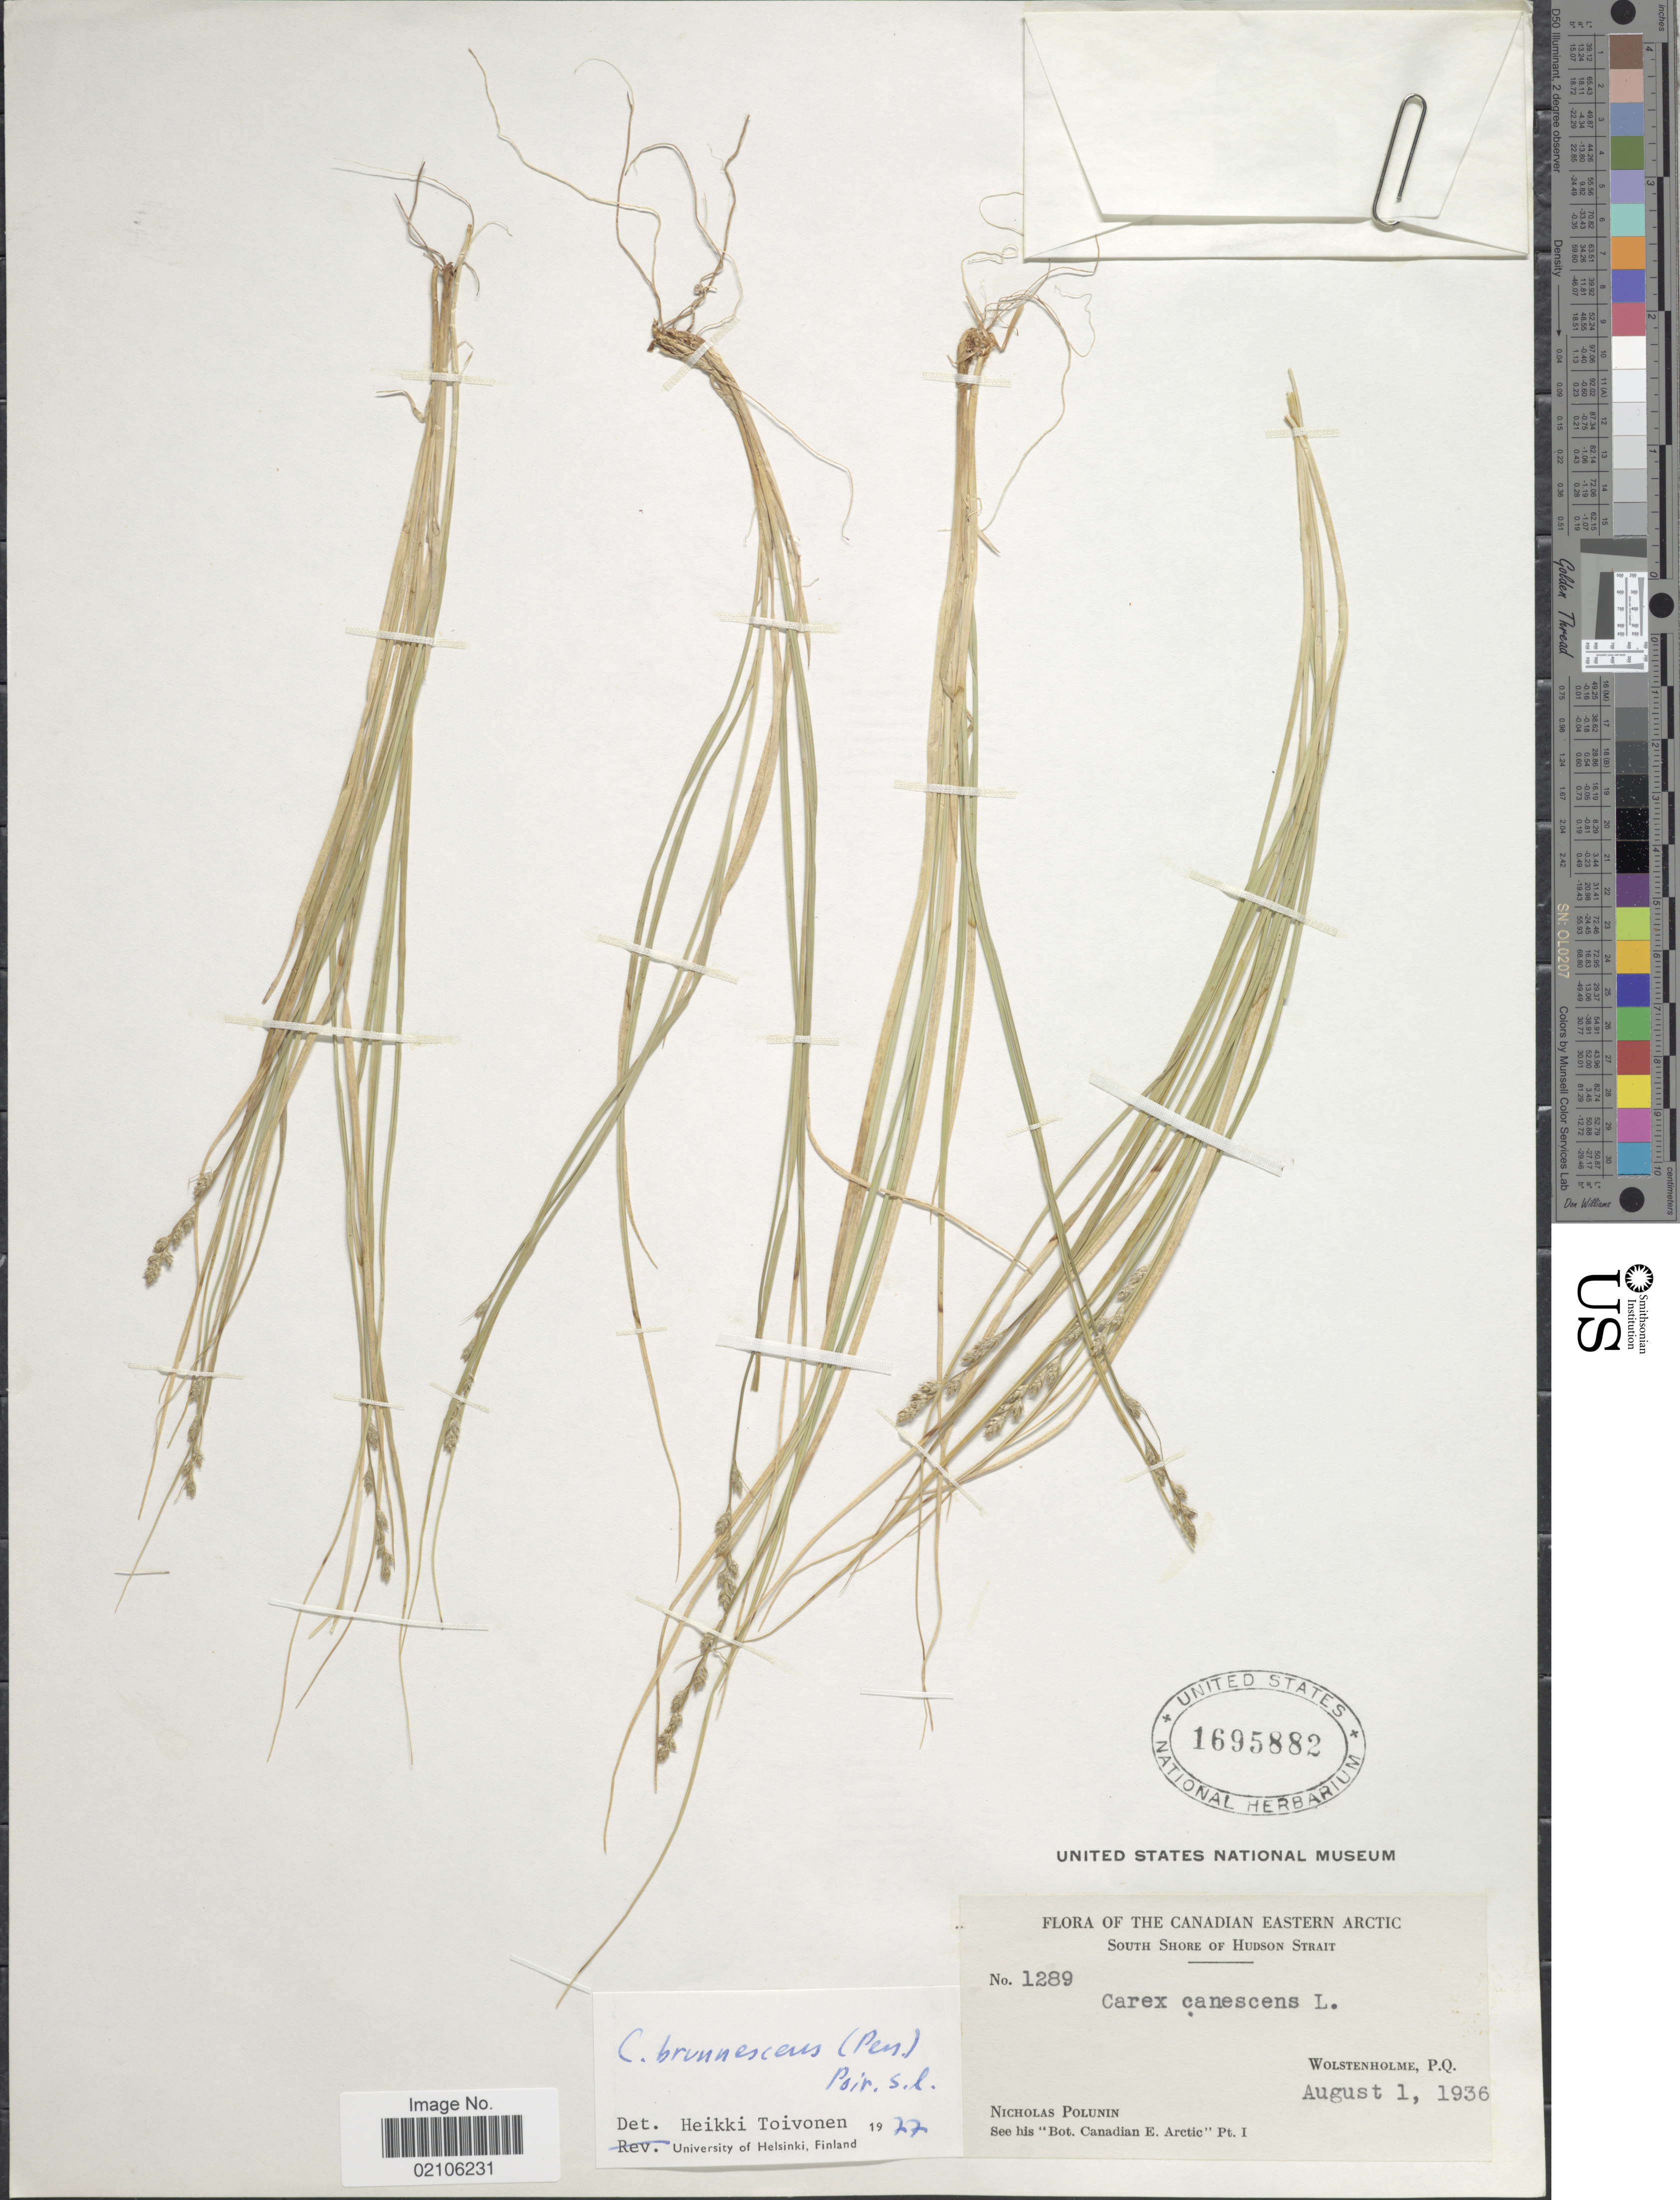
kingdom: Plantae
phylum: Tracheophyta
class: Liliopsida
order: Poales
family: Cyperaceae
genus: Carex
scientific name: Carex brunnescens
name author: (Pers.) Poir.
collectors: N. V. Polunin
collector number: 1289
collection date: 1936-08-01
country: Canada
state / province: Quebec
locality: Canadian Eastern Arctic, South Shore of Hudson Strait, Wolstenholme, P.Q.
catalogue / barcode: US 1695882